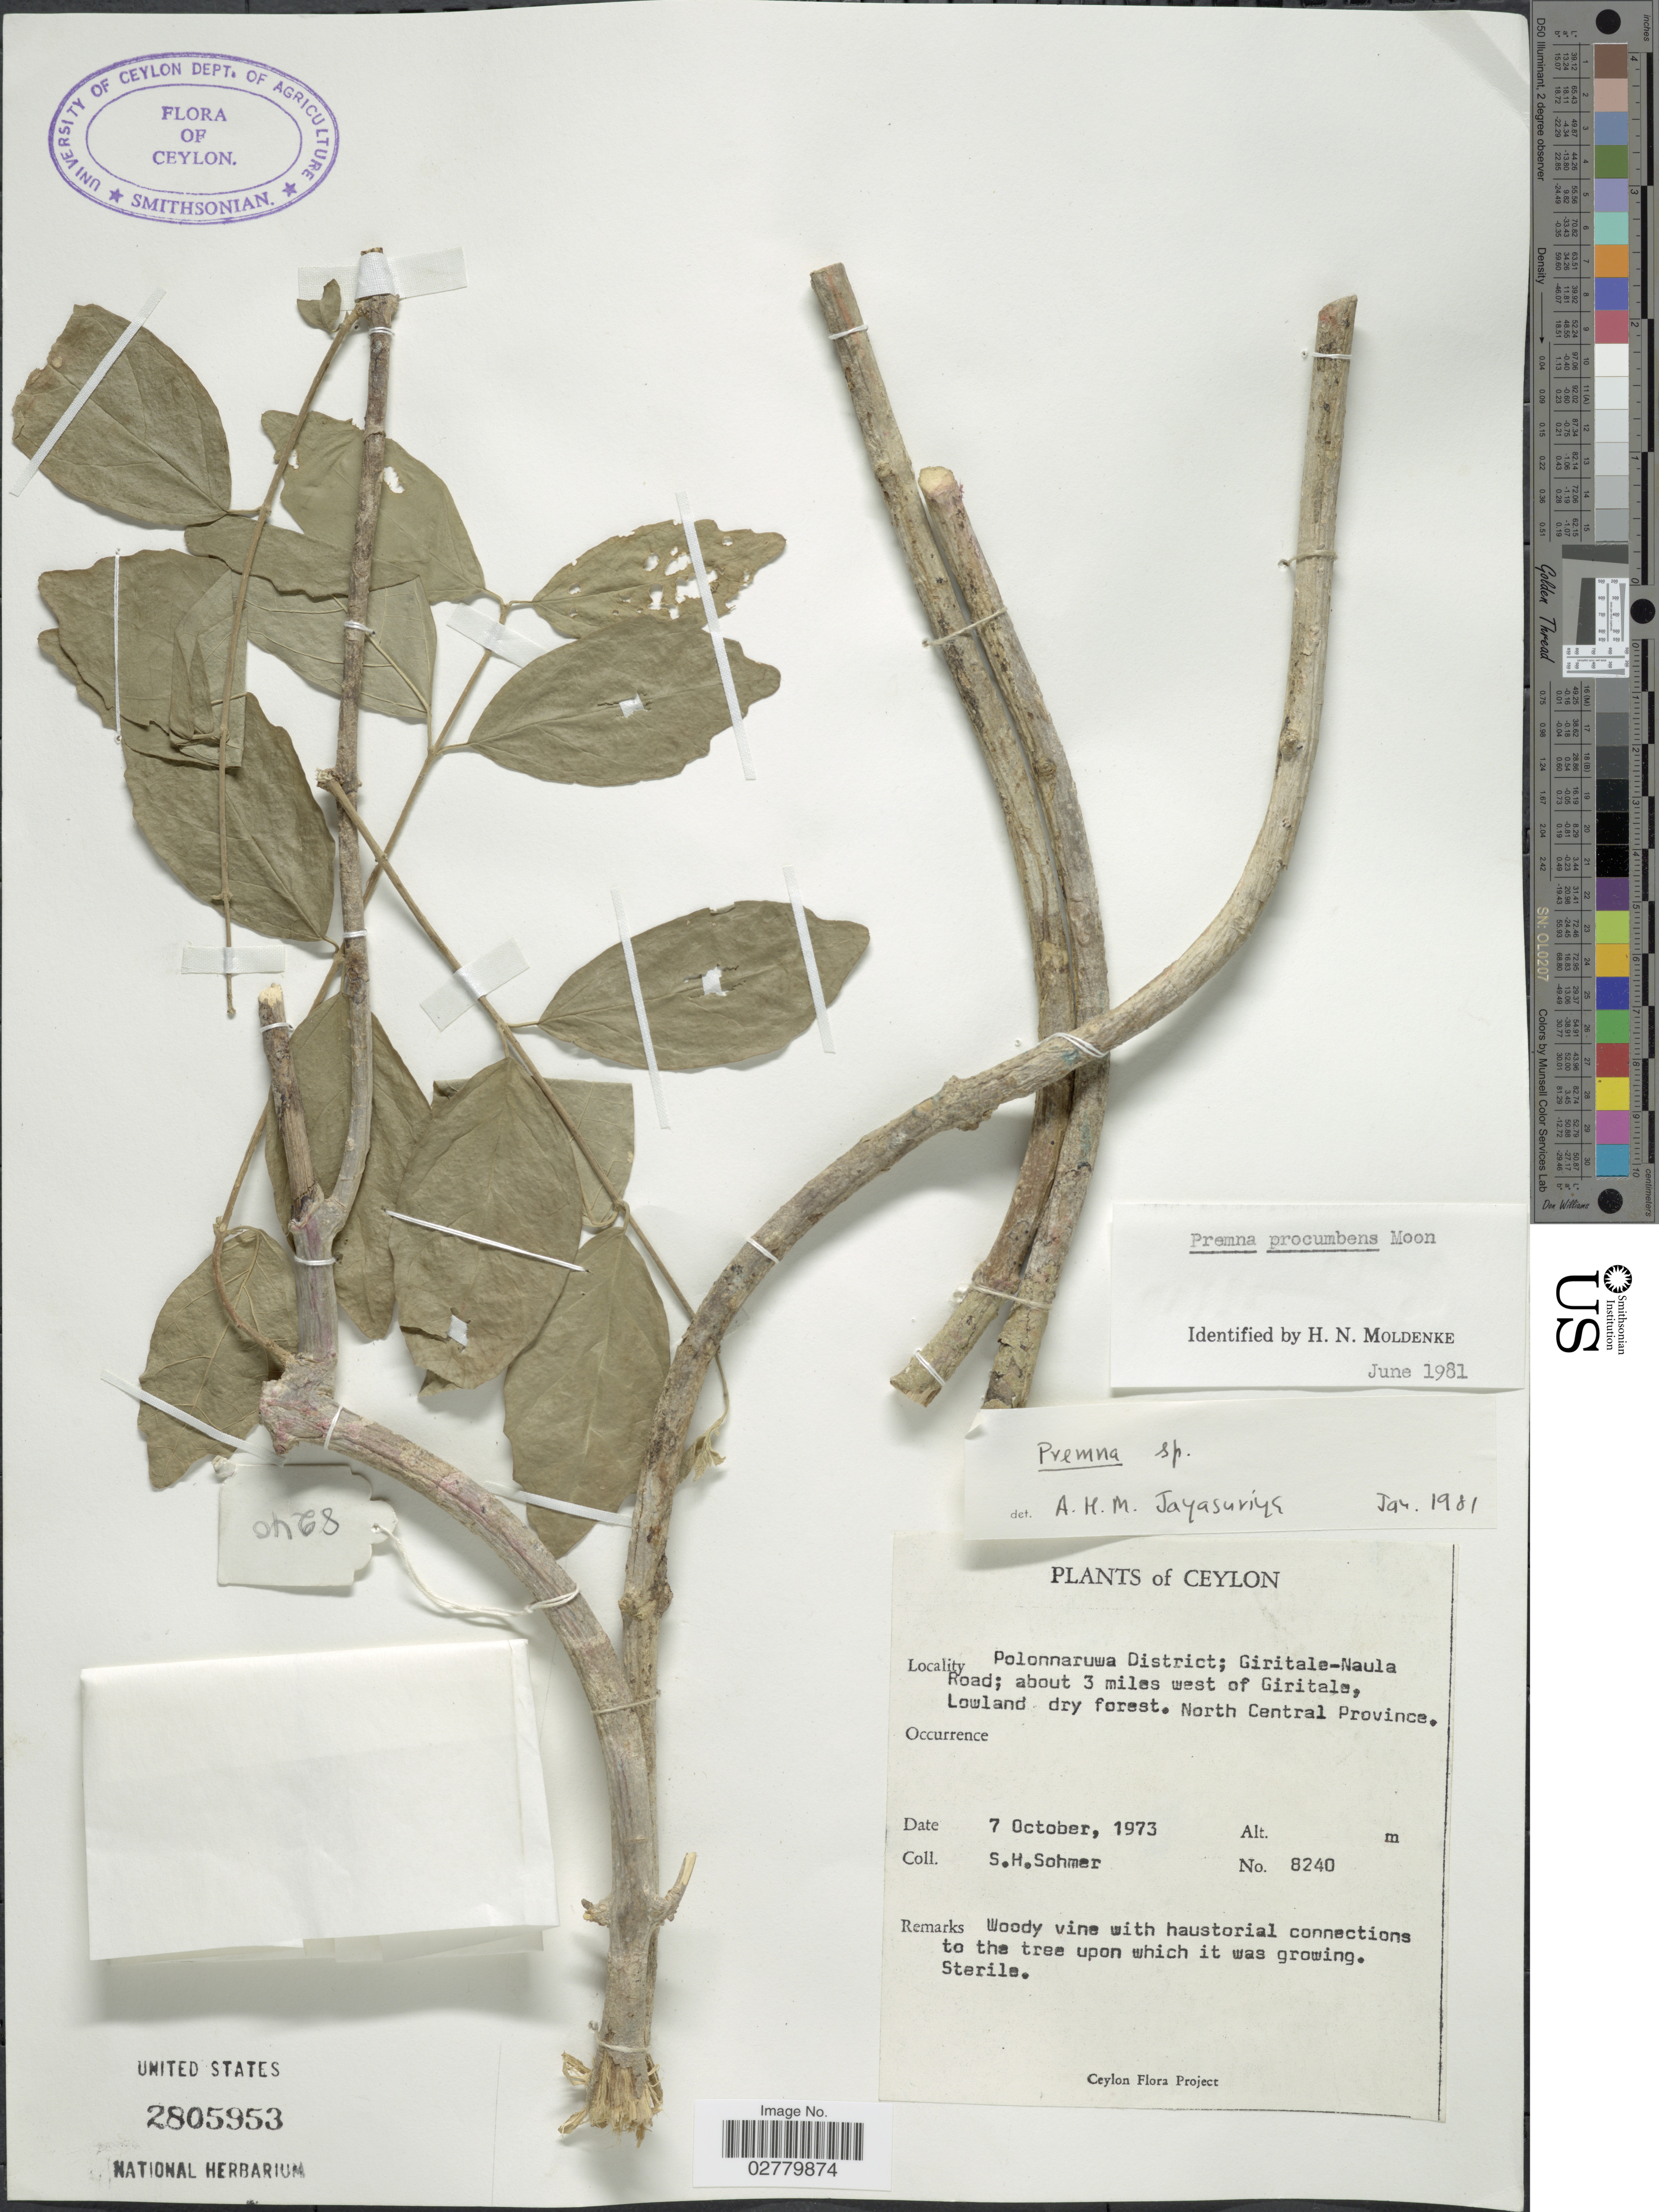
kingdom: Plantae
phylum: Tracheophyta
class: Magnoliopsida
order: Lamiales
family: Lamiaceae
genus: Premna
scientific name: Premna procumbens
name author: Moon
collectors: S. H. Sohmer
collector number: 8240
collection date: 1973-10-07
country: Sri Lanka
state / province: North Central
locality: Ceylon. Polonnaruwa District; Giritale-Naula Road; about 3 miles west of Giritale, Lowland dry forest.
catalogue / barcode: US 2805953